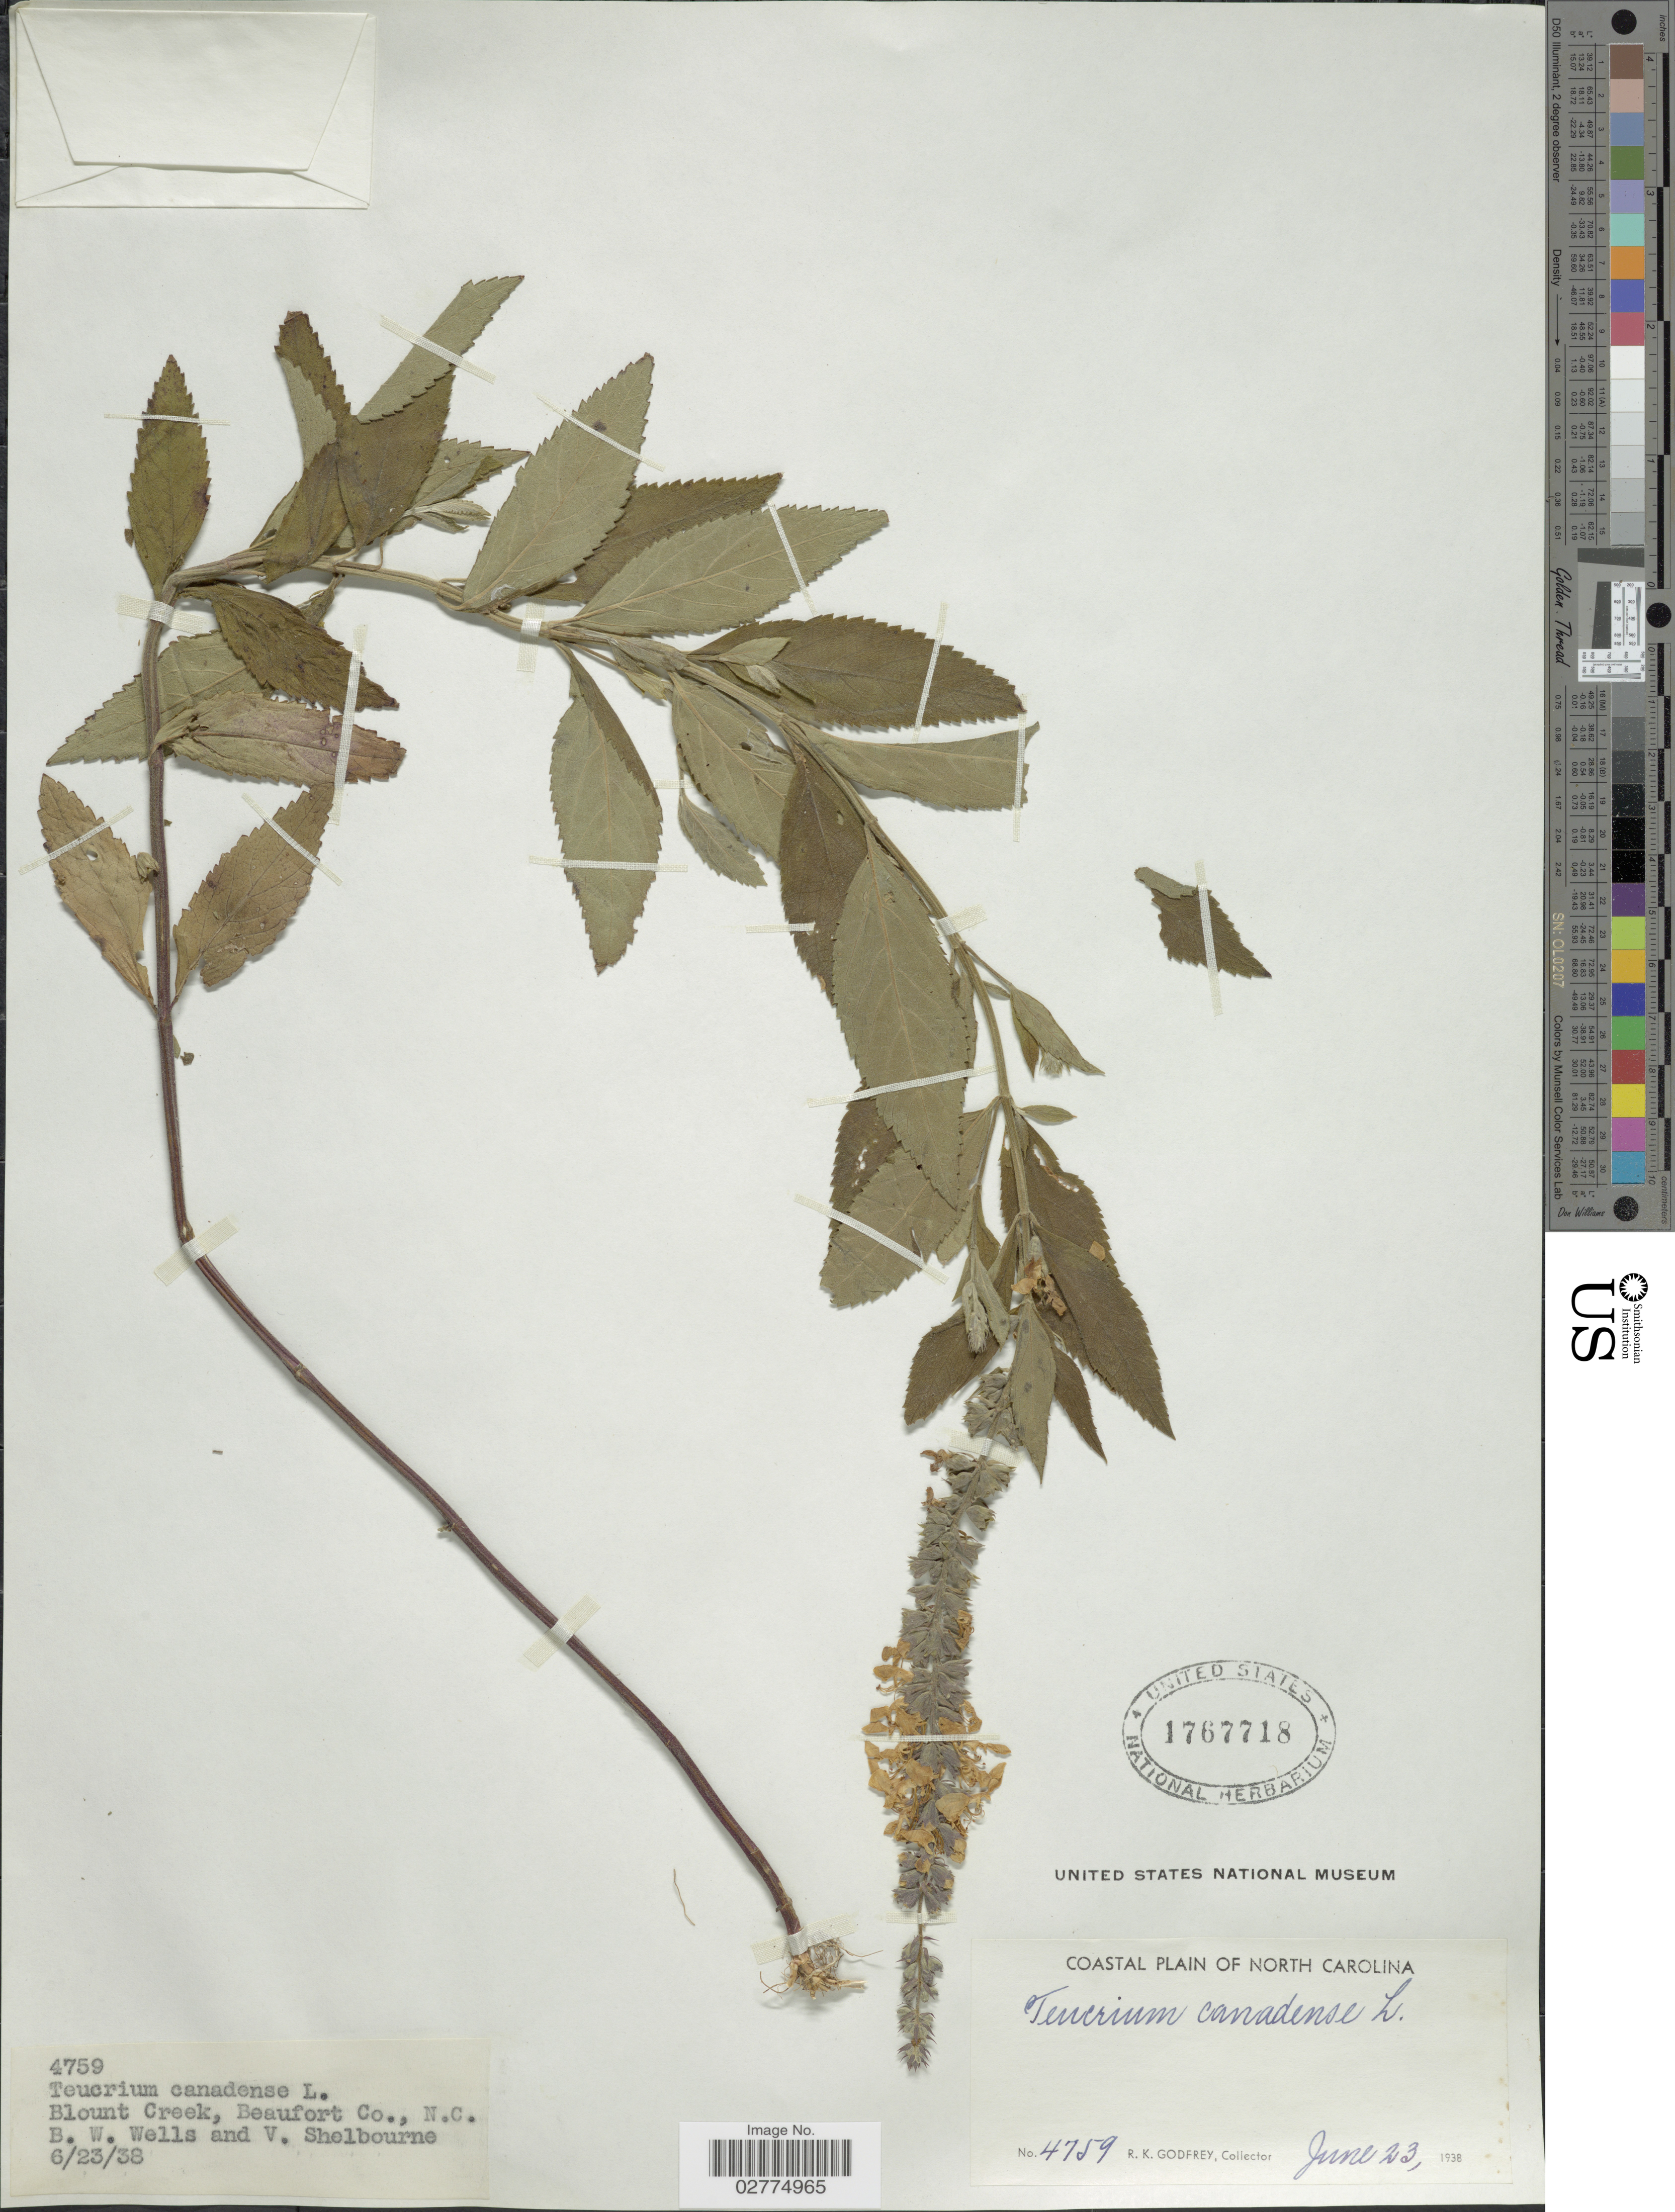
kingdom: Plantae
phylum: Tracheophyta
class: Magnoliopsida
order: Lamiales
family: Lamiaceae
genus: Teucrium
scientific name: Teucrium canadense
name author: L.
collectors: R. K. Godfrey, B. Wells & V. Shelbourne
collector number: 4759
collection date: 1938-06-23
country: United States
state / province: North Carolina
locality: Coastal Plain of North Carolina. Blount Creek, Beaufort Co.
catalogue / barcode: US 1767718